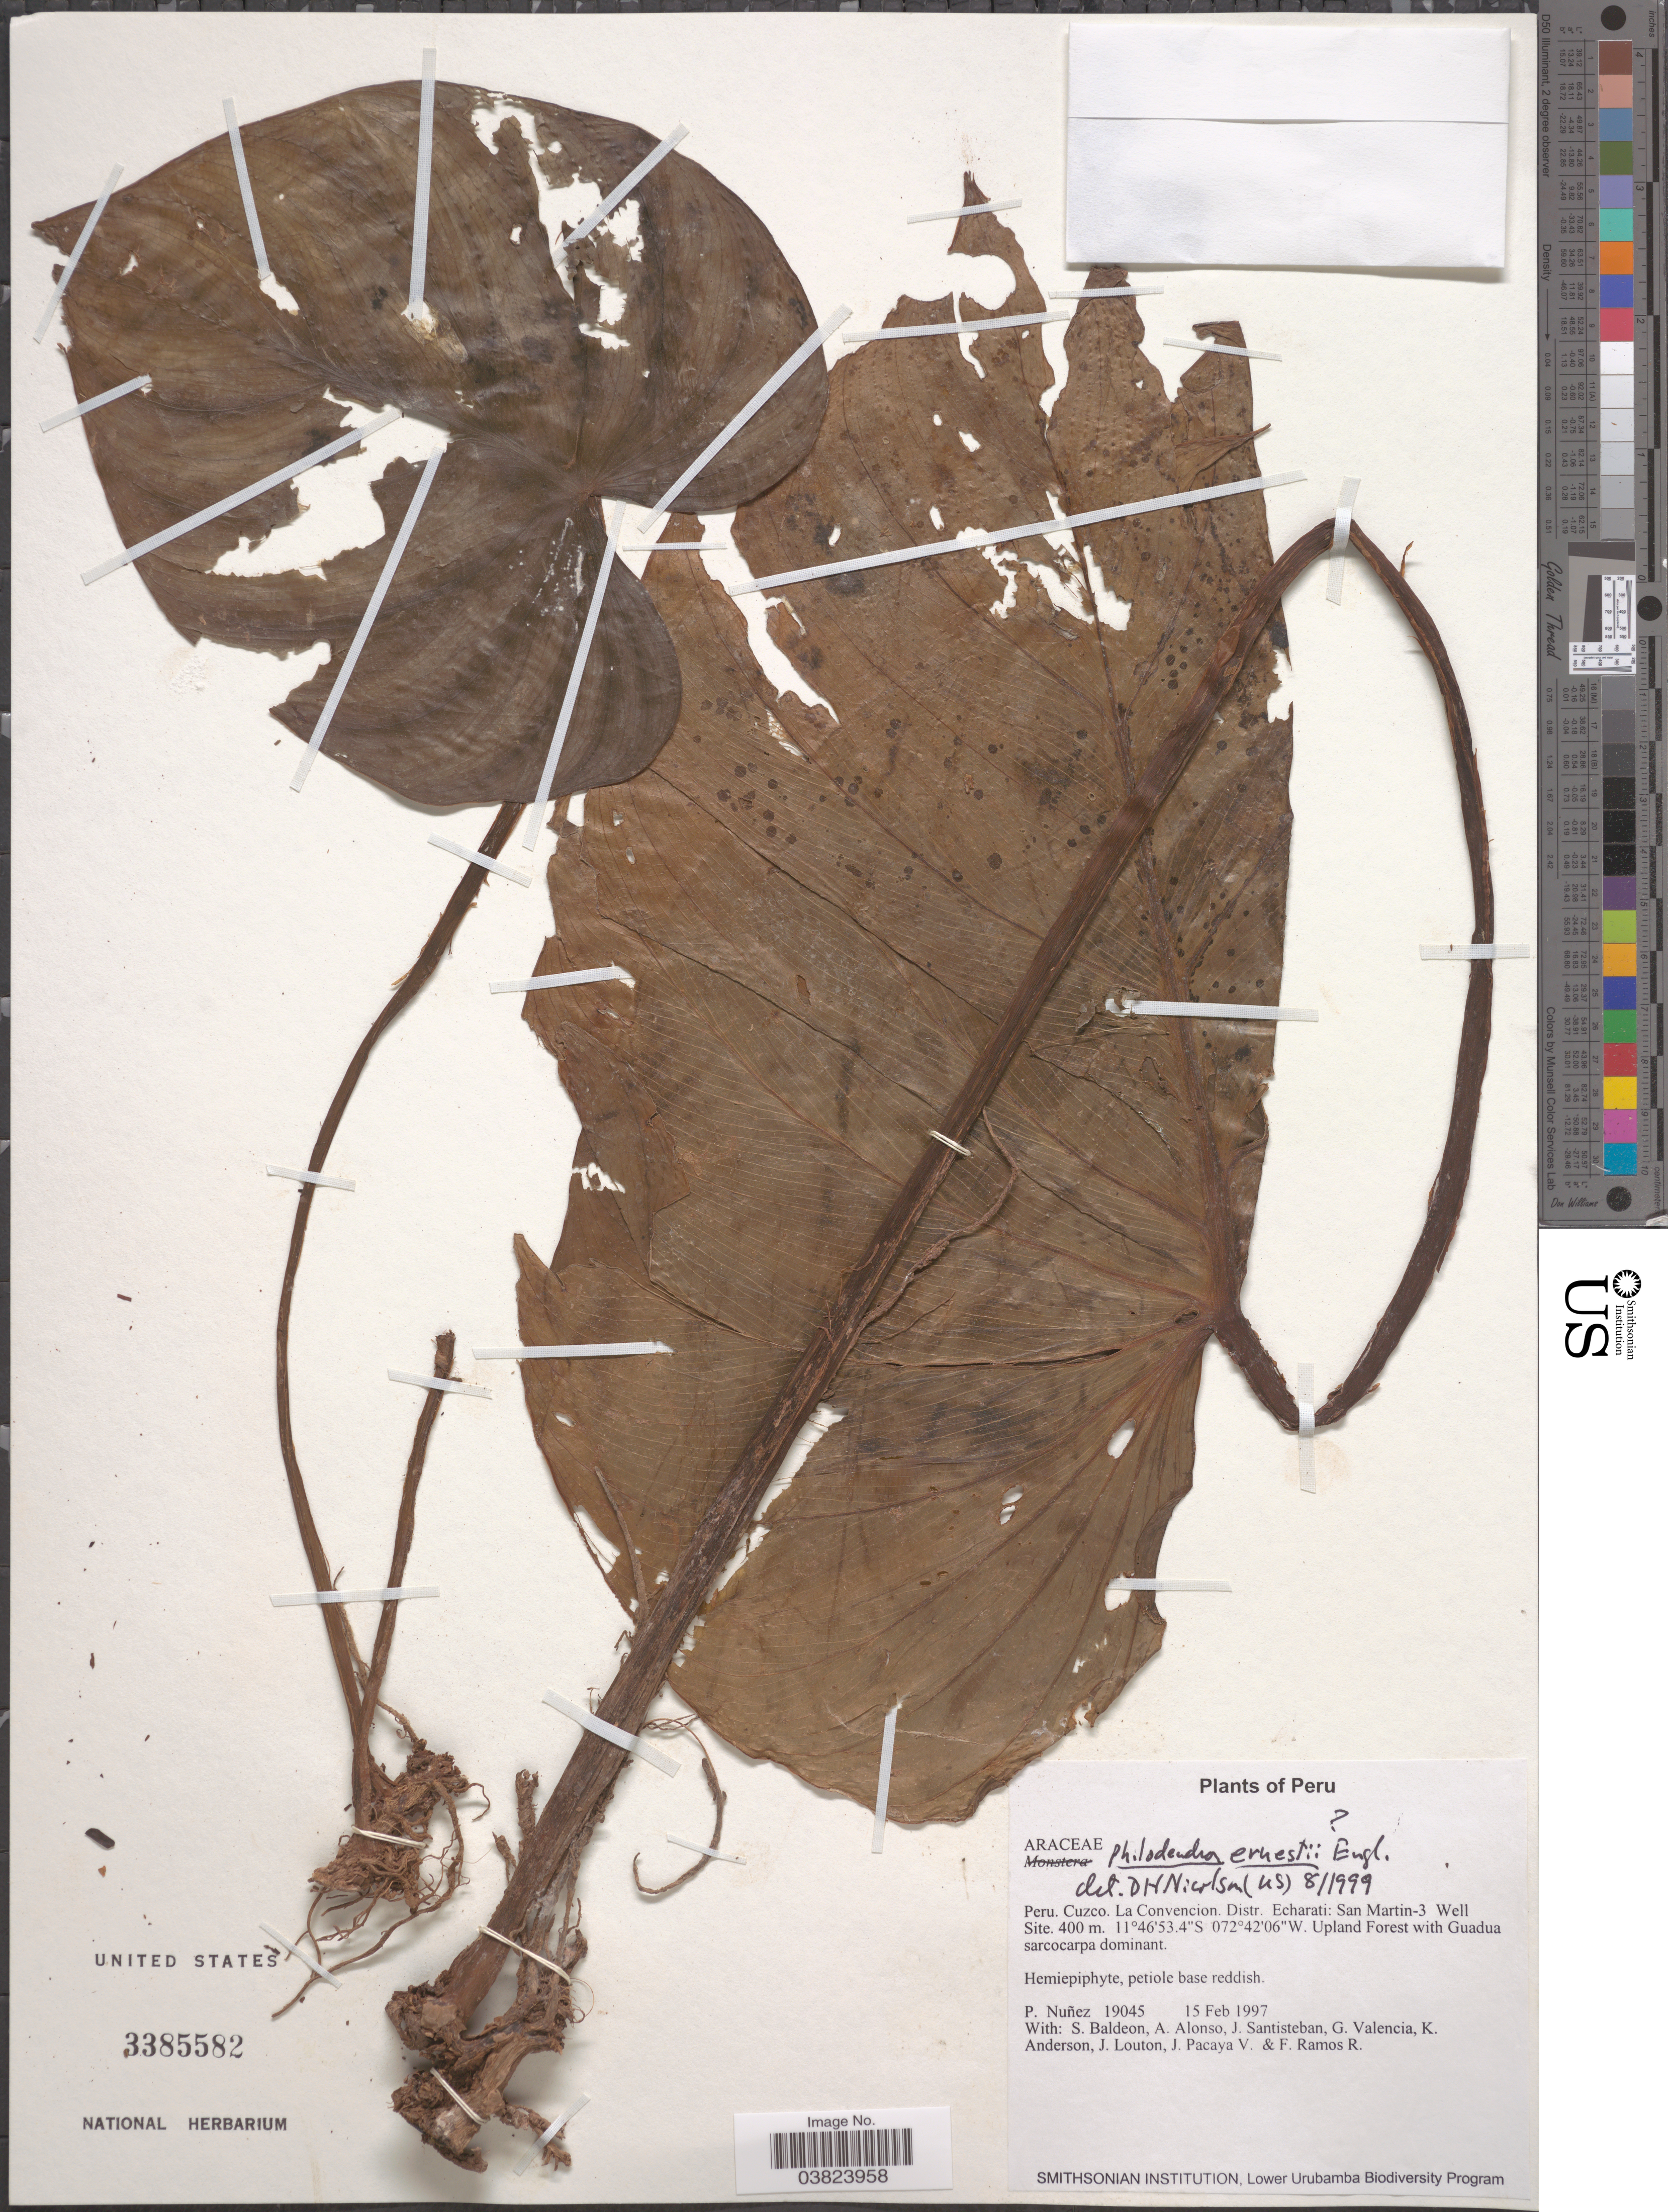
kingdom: Plantae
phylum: Tracheophyta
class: Liliopsida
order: Alismatales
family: Araceae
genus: Philodendron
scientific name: Philodendron erubescens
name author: K. Koch & Augustin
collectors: P. Nuñez V., S. Baldeon, A. Alonso, J. Santisteban & et al.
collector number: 19045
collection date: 1997-02-15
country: Peru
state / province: Cusco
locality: Cuzco. La Convencion. Distr. Echarati: San Martin-3 Well Site.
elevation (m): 400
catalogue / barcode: US 3385582